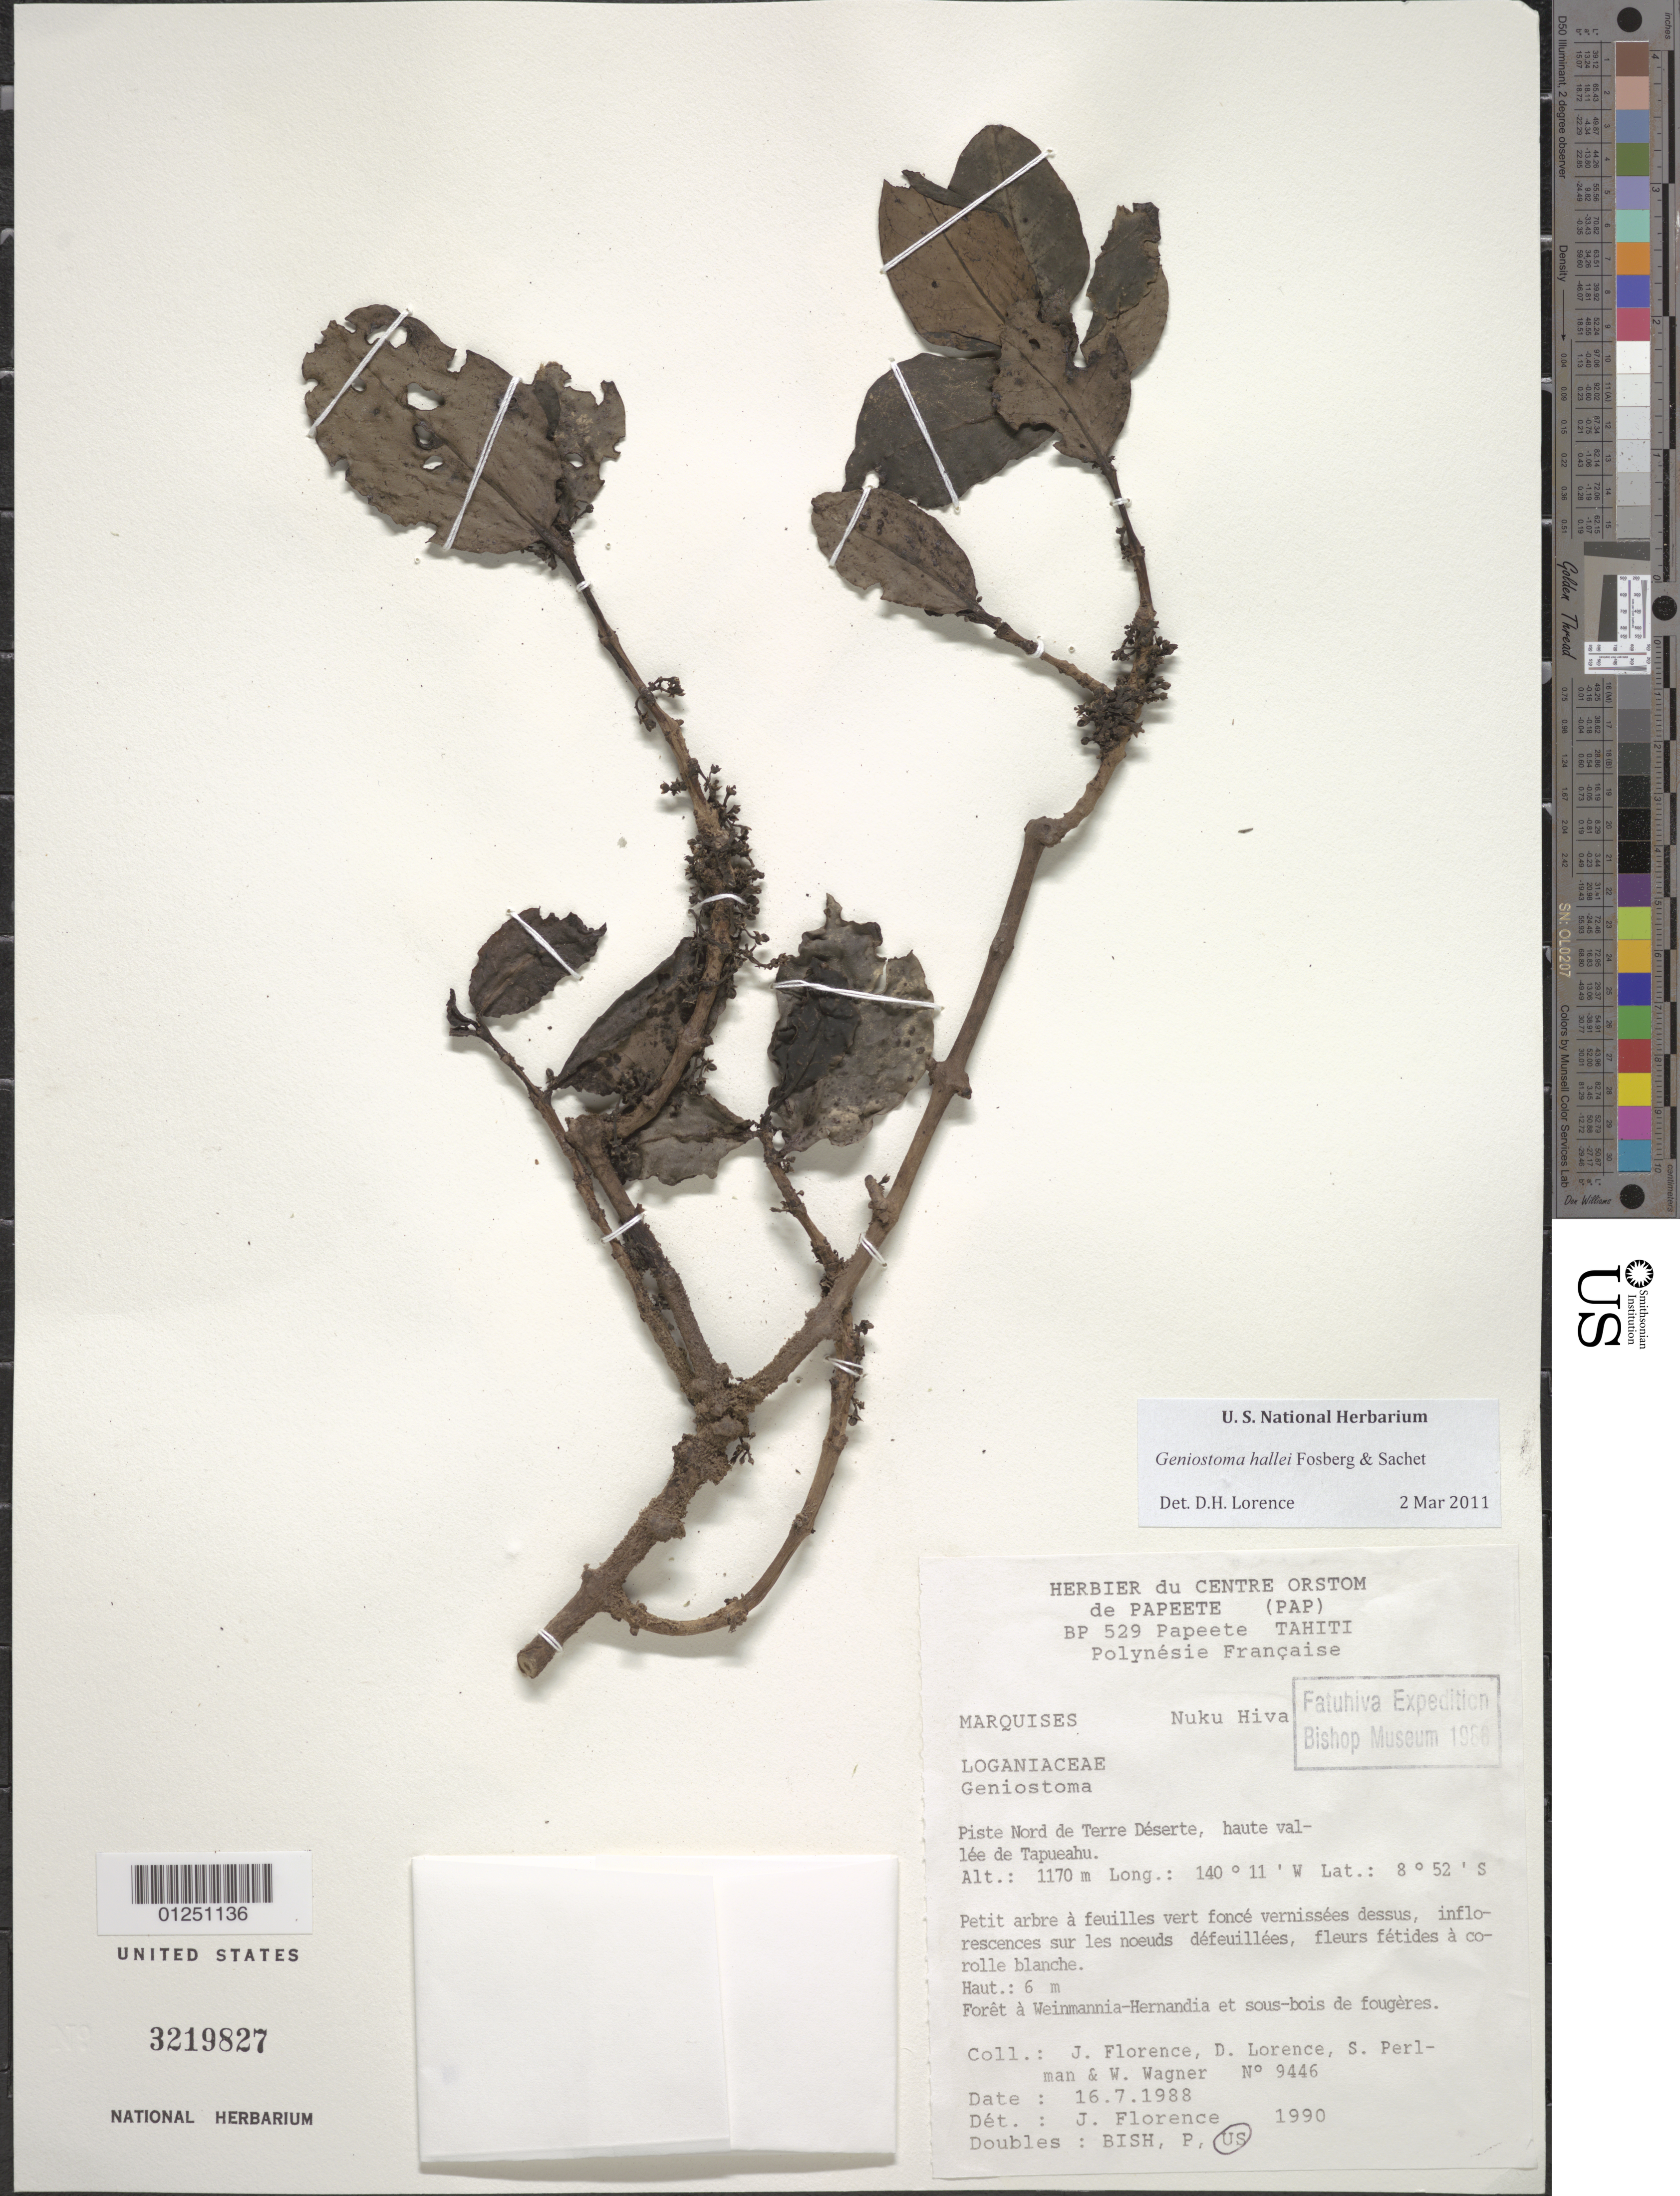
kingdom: Plantae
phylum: Tracheophyta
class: Magnoliopsida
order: Gentianales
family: Loganiaceae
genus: Geniostoma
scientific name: Geniostoma hallei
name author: Fosberg & Sachet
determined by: Lorence, David H., (PTBG), National Tropical Botanical Garden (UNITED STATES)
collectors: J. Florence, D. Lorence, S. P. Perlman & W. L. Wagner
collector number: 9446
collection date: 1988-07-16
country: French Polynesia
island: Nuku Hiva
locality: Piste N de Terre Deserte, haut vallée de Tapueahu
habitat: Forêt à Weinmannia-Hernandia et sous-bois de fougères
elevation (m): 1170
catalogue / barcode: US 3219827